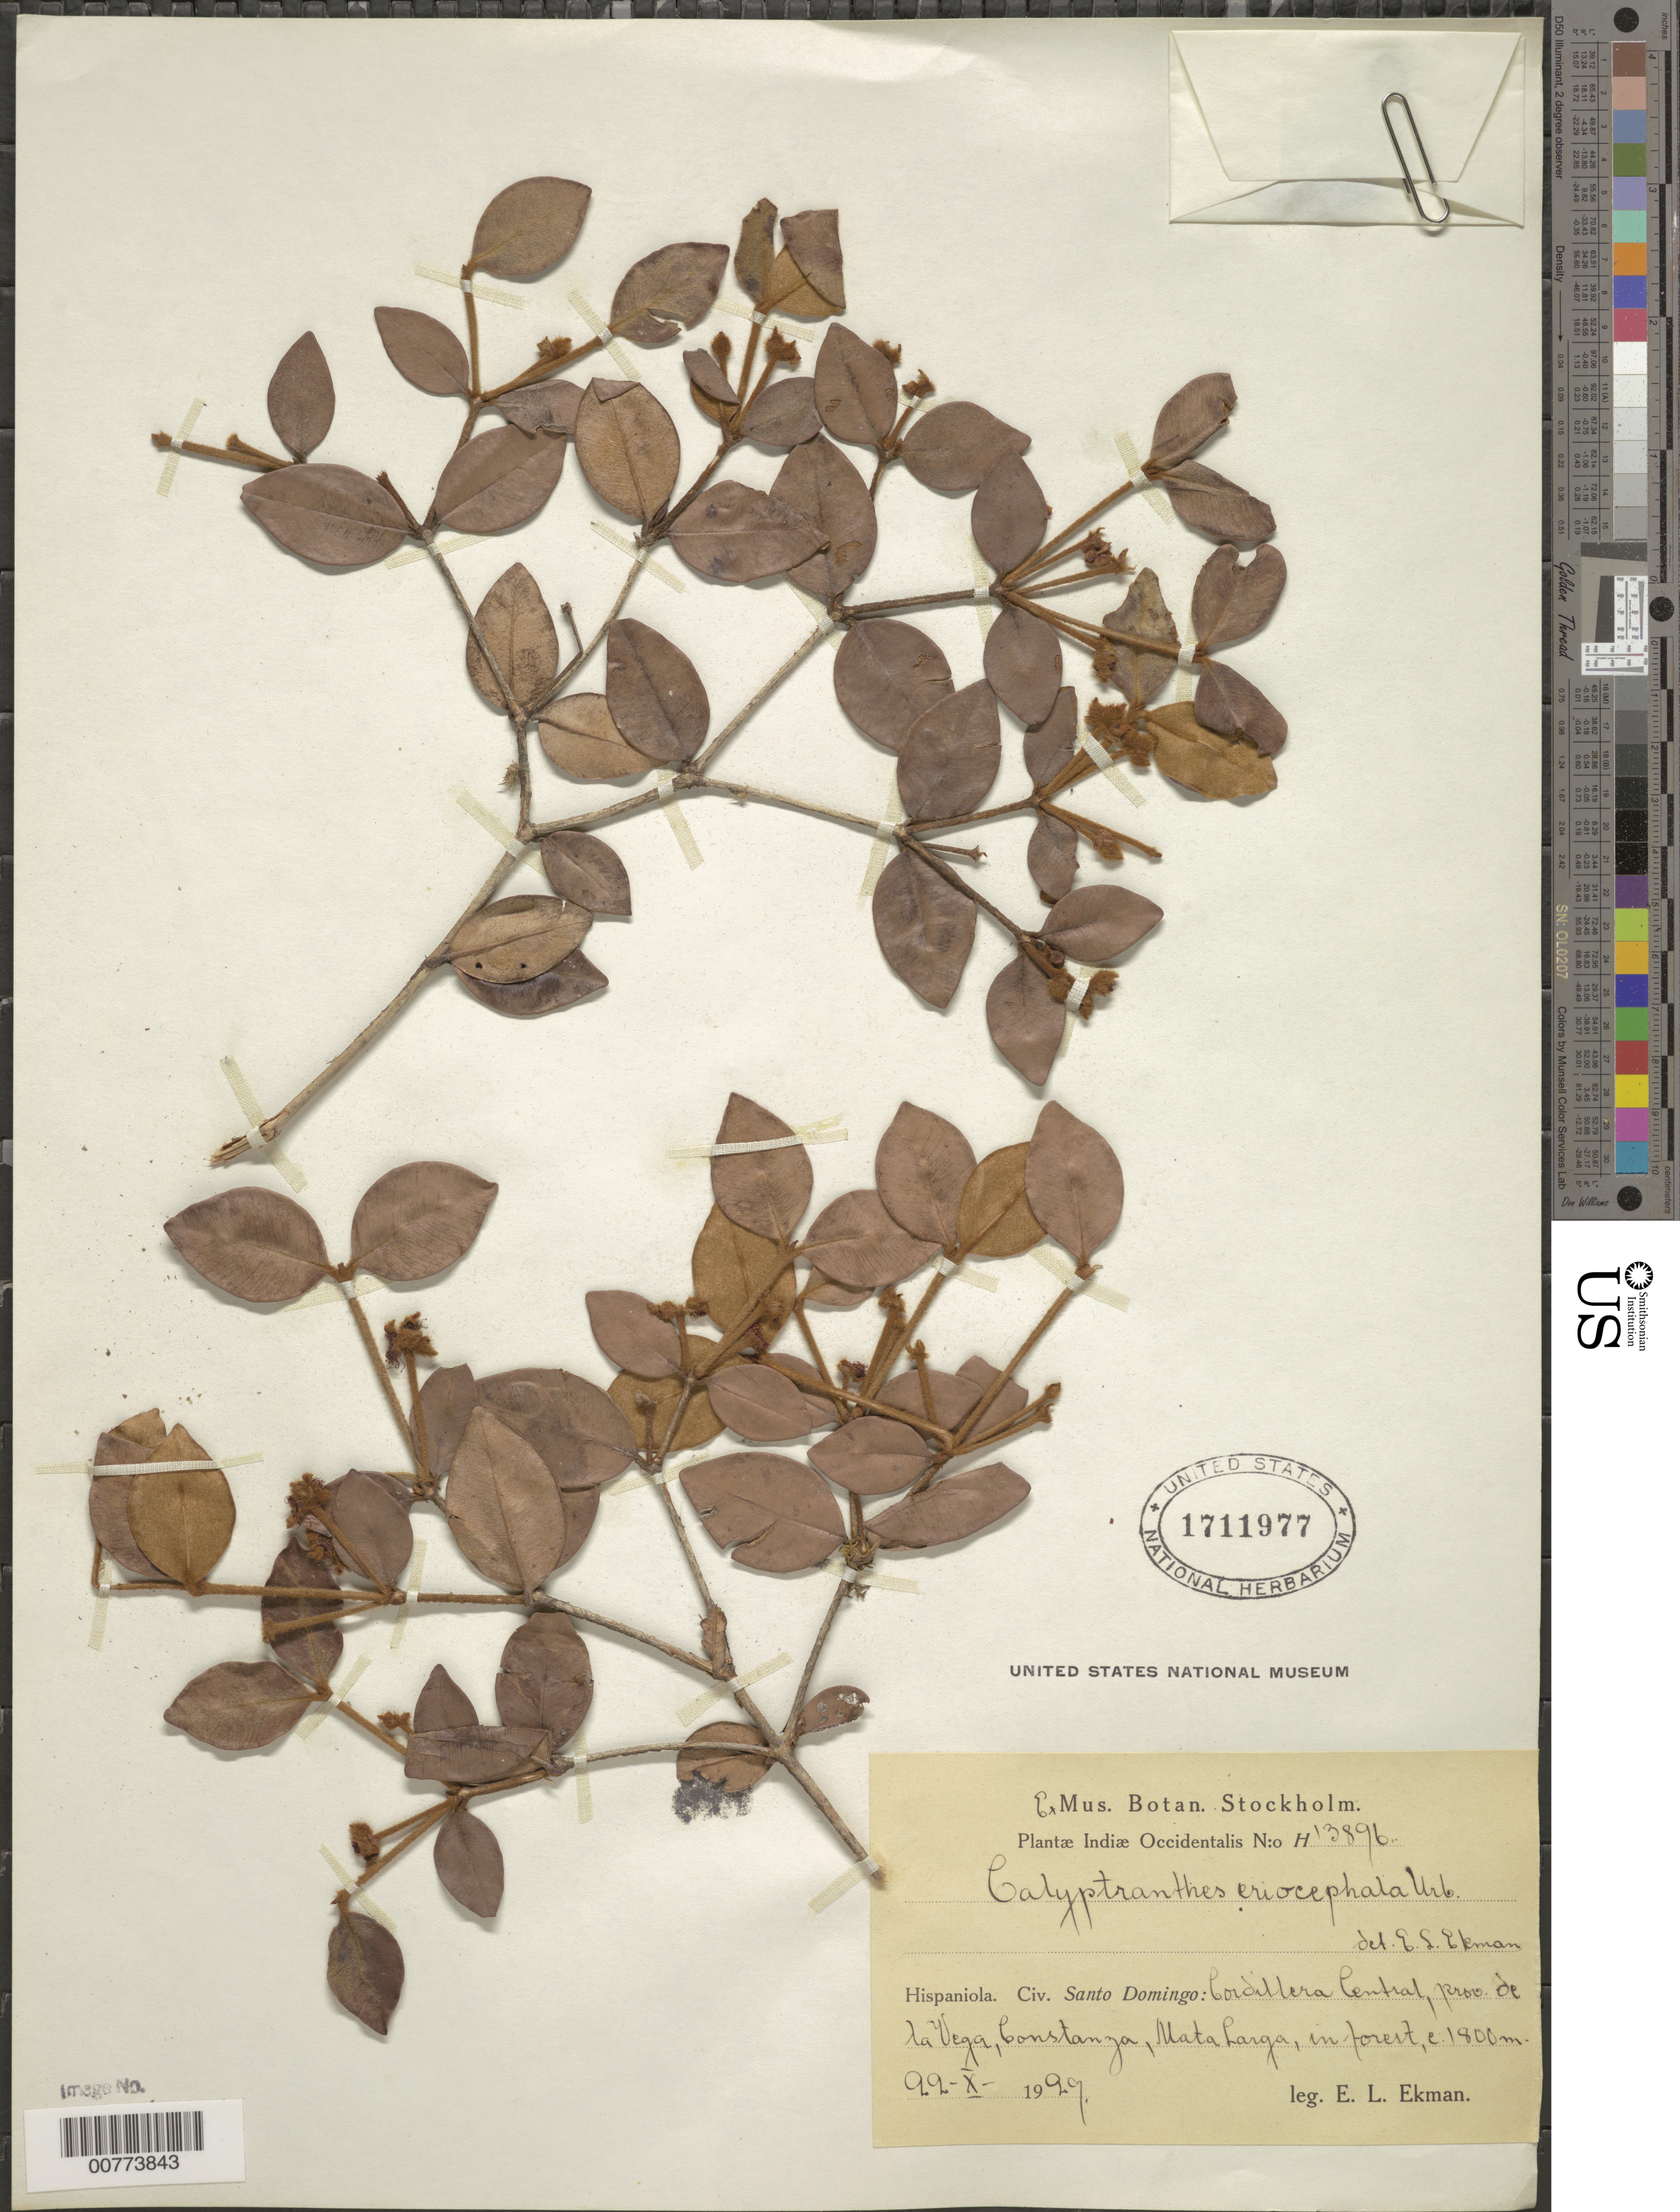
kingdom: Plantae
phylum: Tracheophyta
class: Magnoliopsida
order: Myrtales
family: Myrtaceae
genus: Myrcia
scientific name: Myrcia eriocephala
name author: (Urb.) K. Campbell & Peguero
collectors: E. L. Ekman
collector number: H 13896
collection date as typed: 22 Oct 1929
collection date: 1929-10-22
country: Dominican Republic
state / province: La Vega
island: Hispaniola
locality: Cordillera Central, Constanza, Mata Larga.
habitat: In forest.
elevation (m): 1800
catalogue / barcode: US 1711977